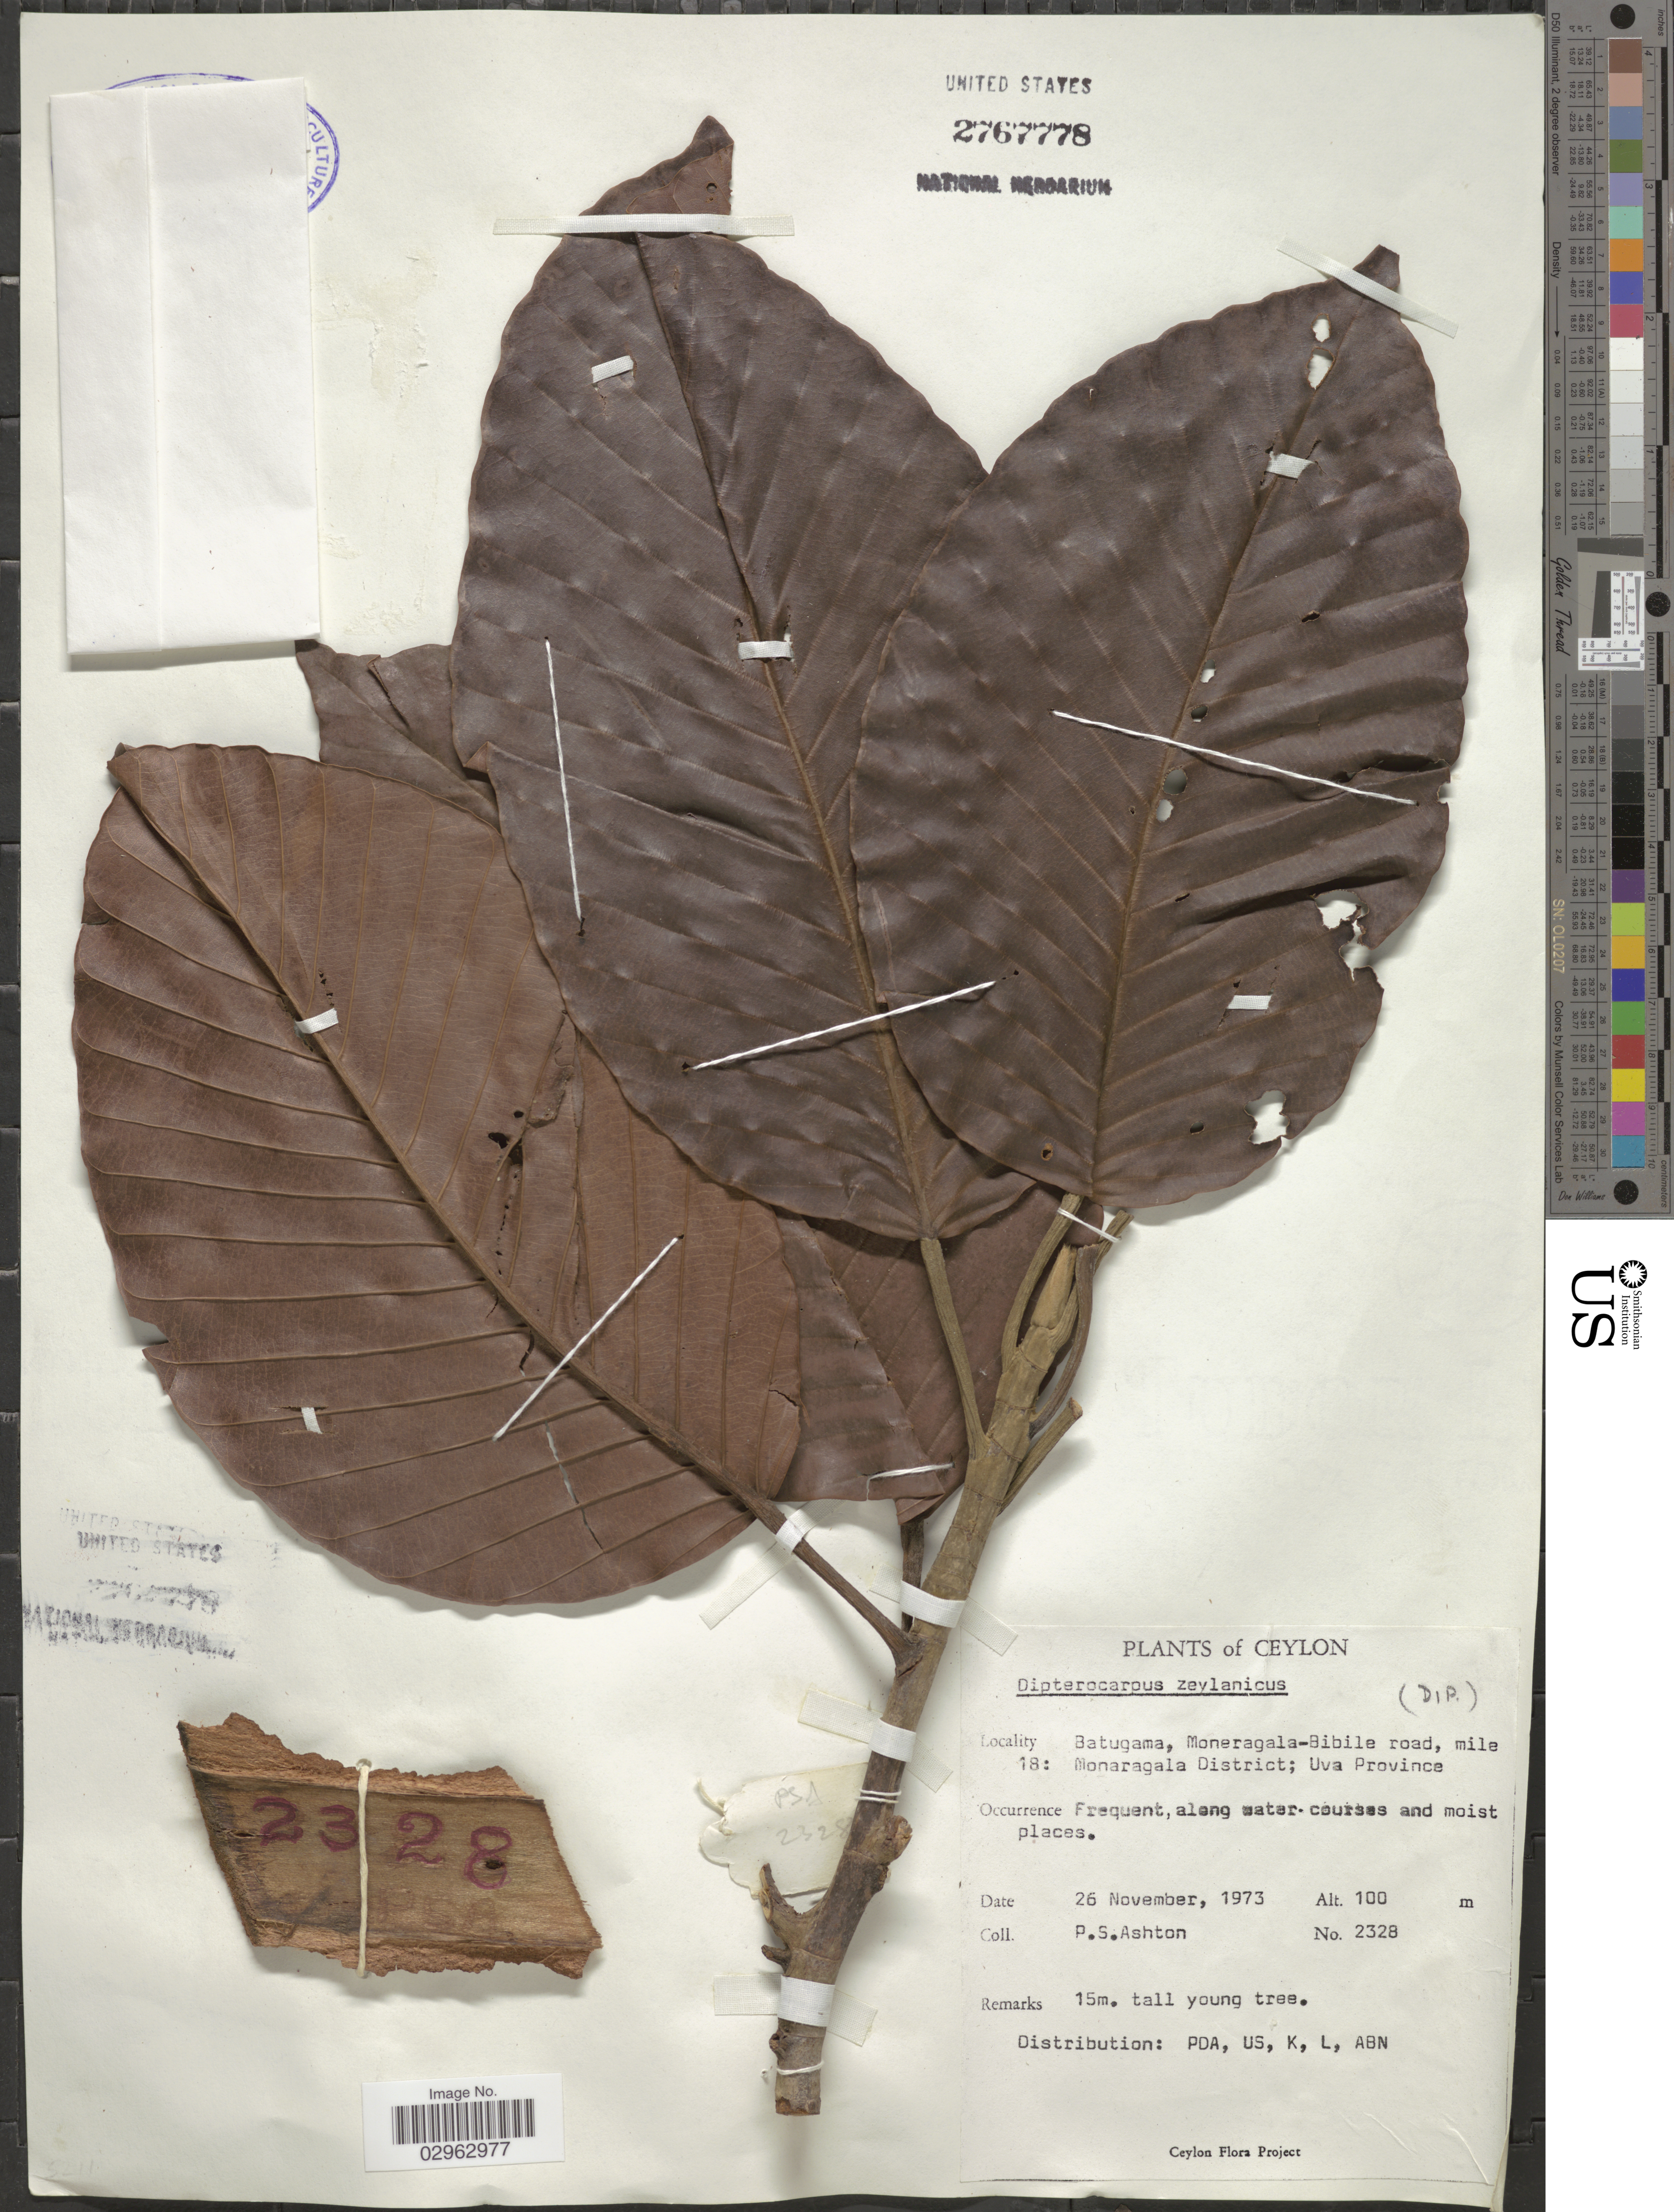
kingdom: Plantae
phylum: Tracheophyta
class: Magnoliopsida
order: Malvales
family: Dipterocarpaceae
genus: Dipterocarpus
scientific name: Dipterocarpus zeylanicus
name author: Thwaites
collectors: P. S. Ashton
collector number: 2328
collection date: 1973-11-26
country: Sri Lanka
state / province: Uva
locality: Ceylon. Batugama, Moneragala-Bibile road, mile 18: Monaragala District.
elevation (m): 100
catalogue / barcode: US 2767778